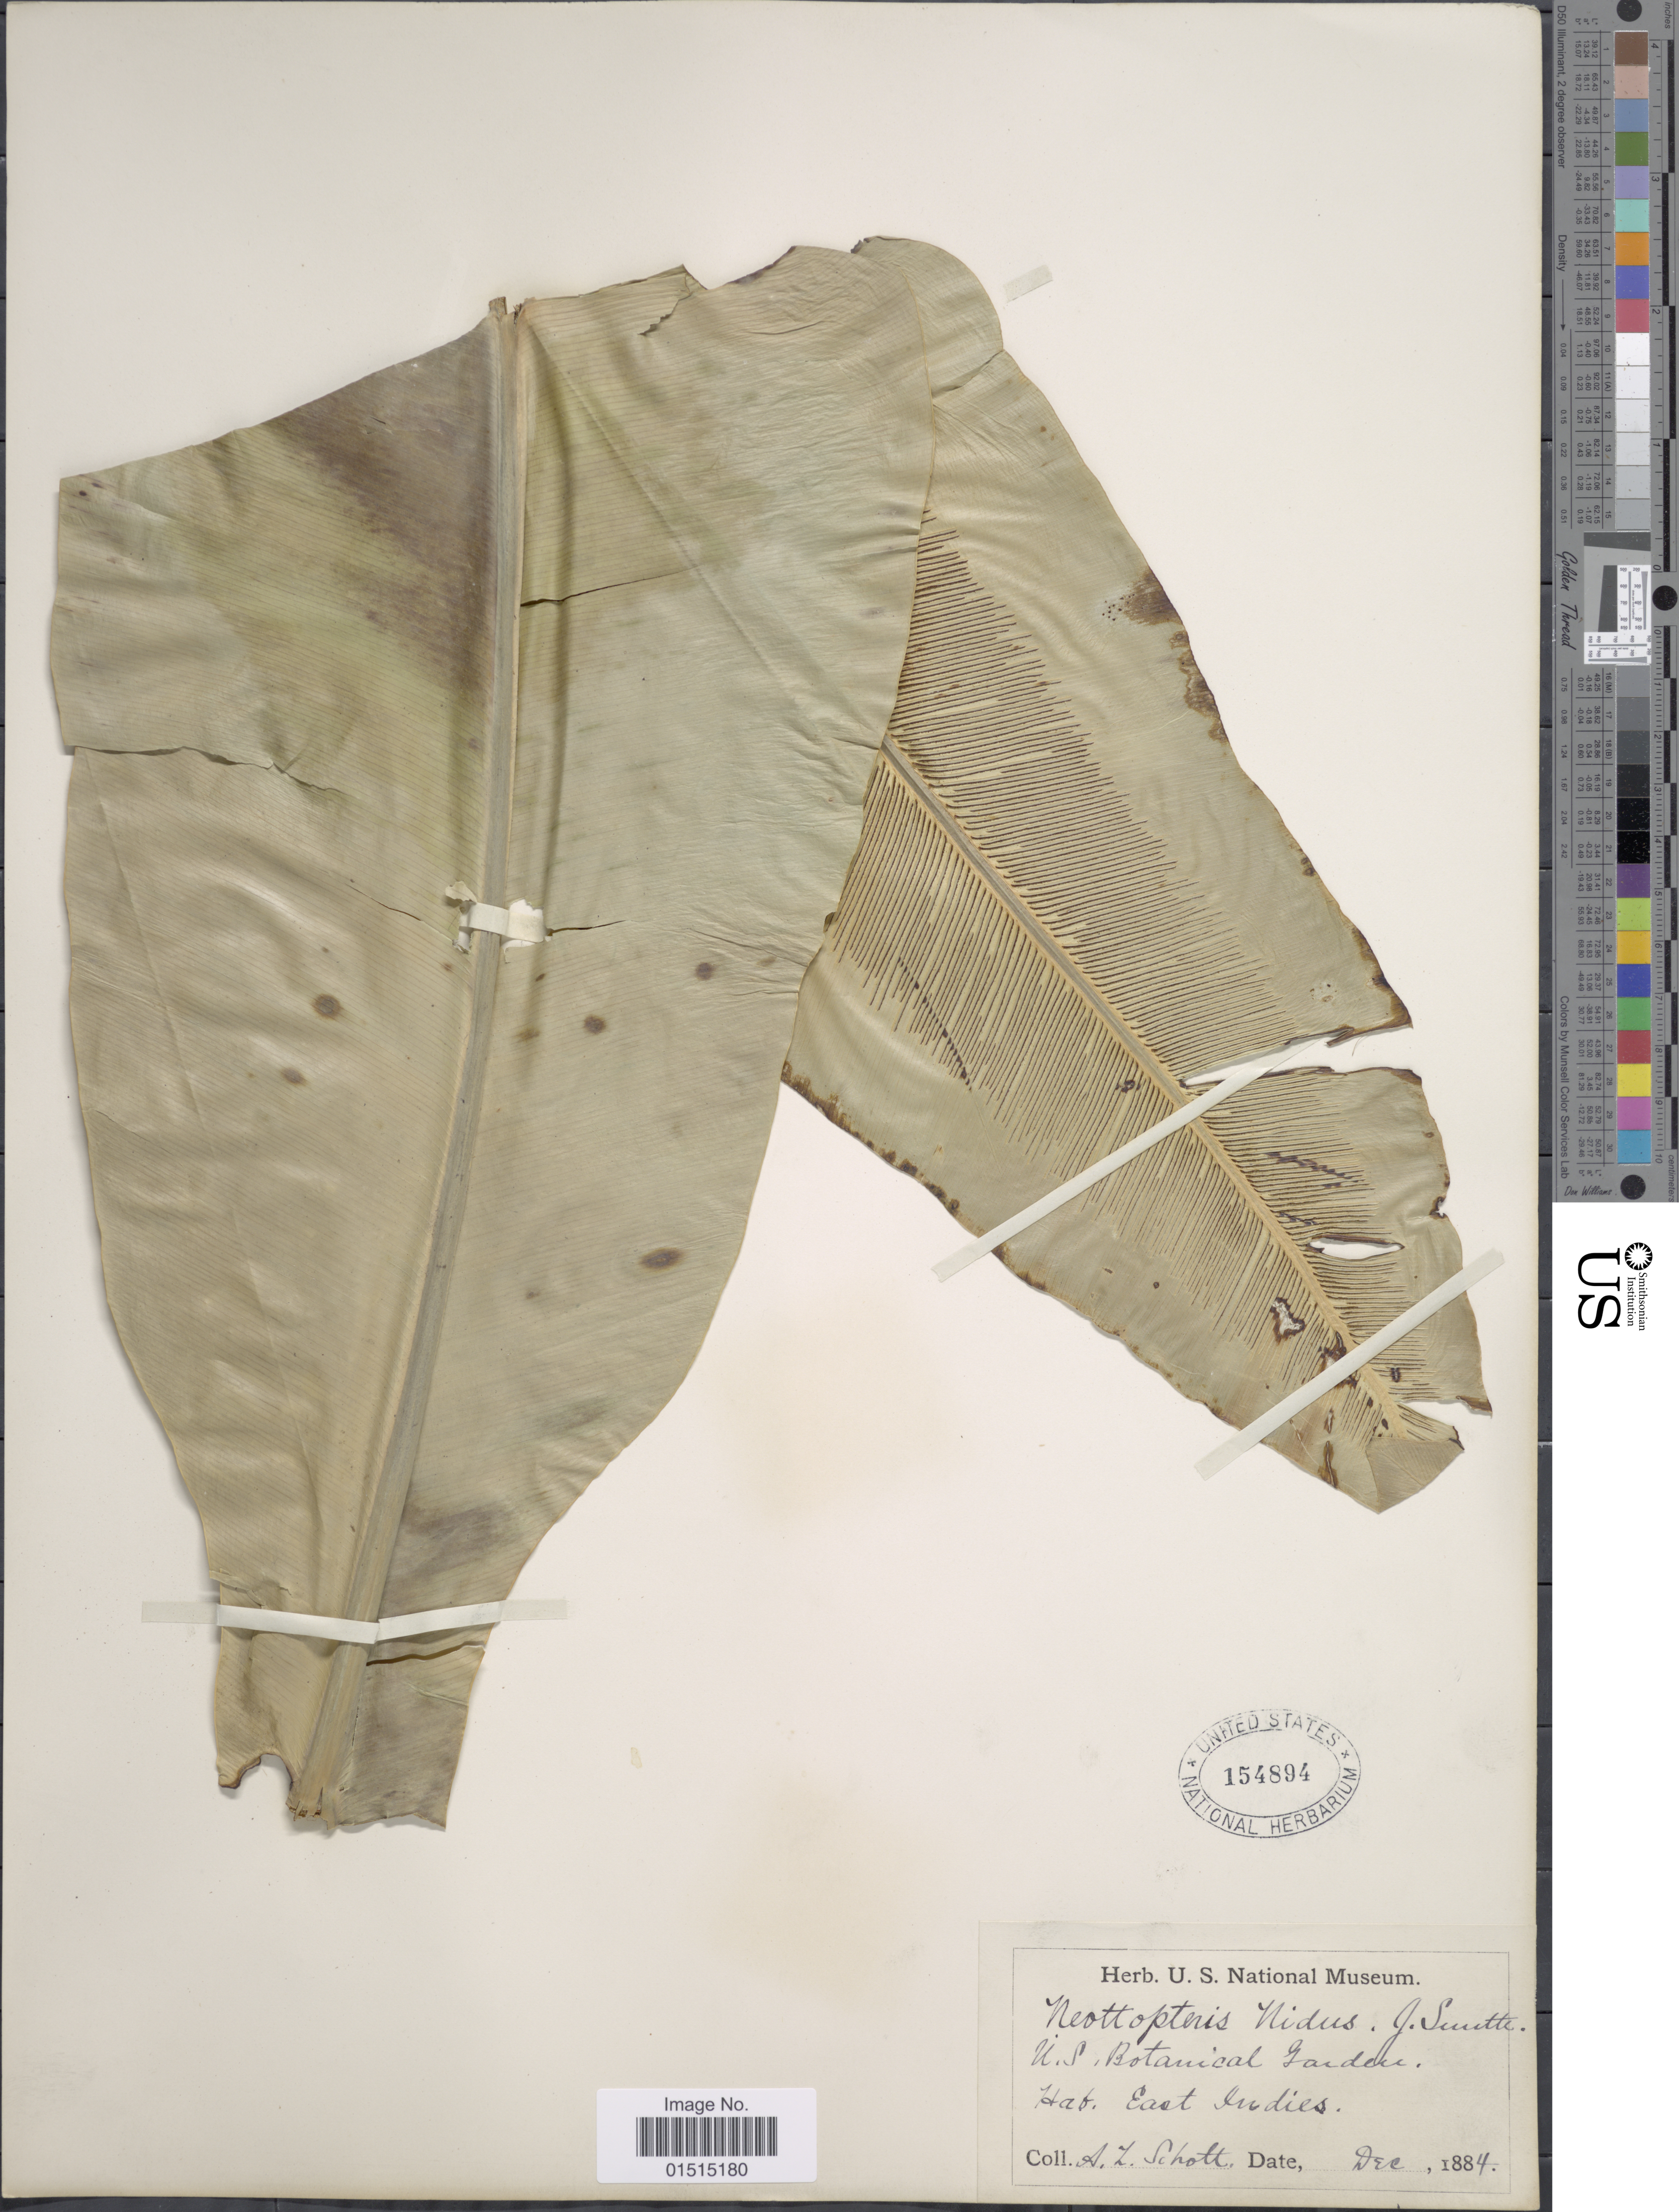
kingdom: Plantae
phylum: Tracheophyta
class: Polypodiopsida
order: Polypodiales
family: Aspleniaceae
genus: Asplenium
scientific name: Asplenium nidus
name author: L.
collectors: A. L. Schott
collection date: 1884-12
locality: East Indies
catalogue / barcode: US 154894